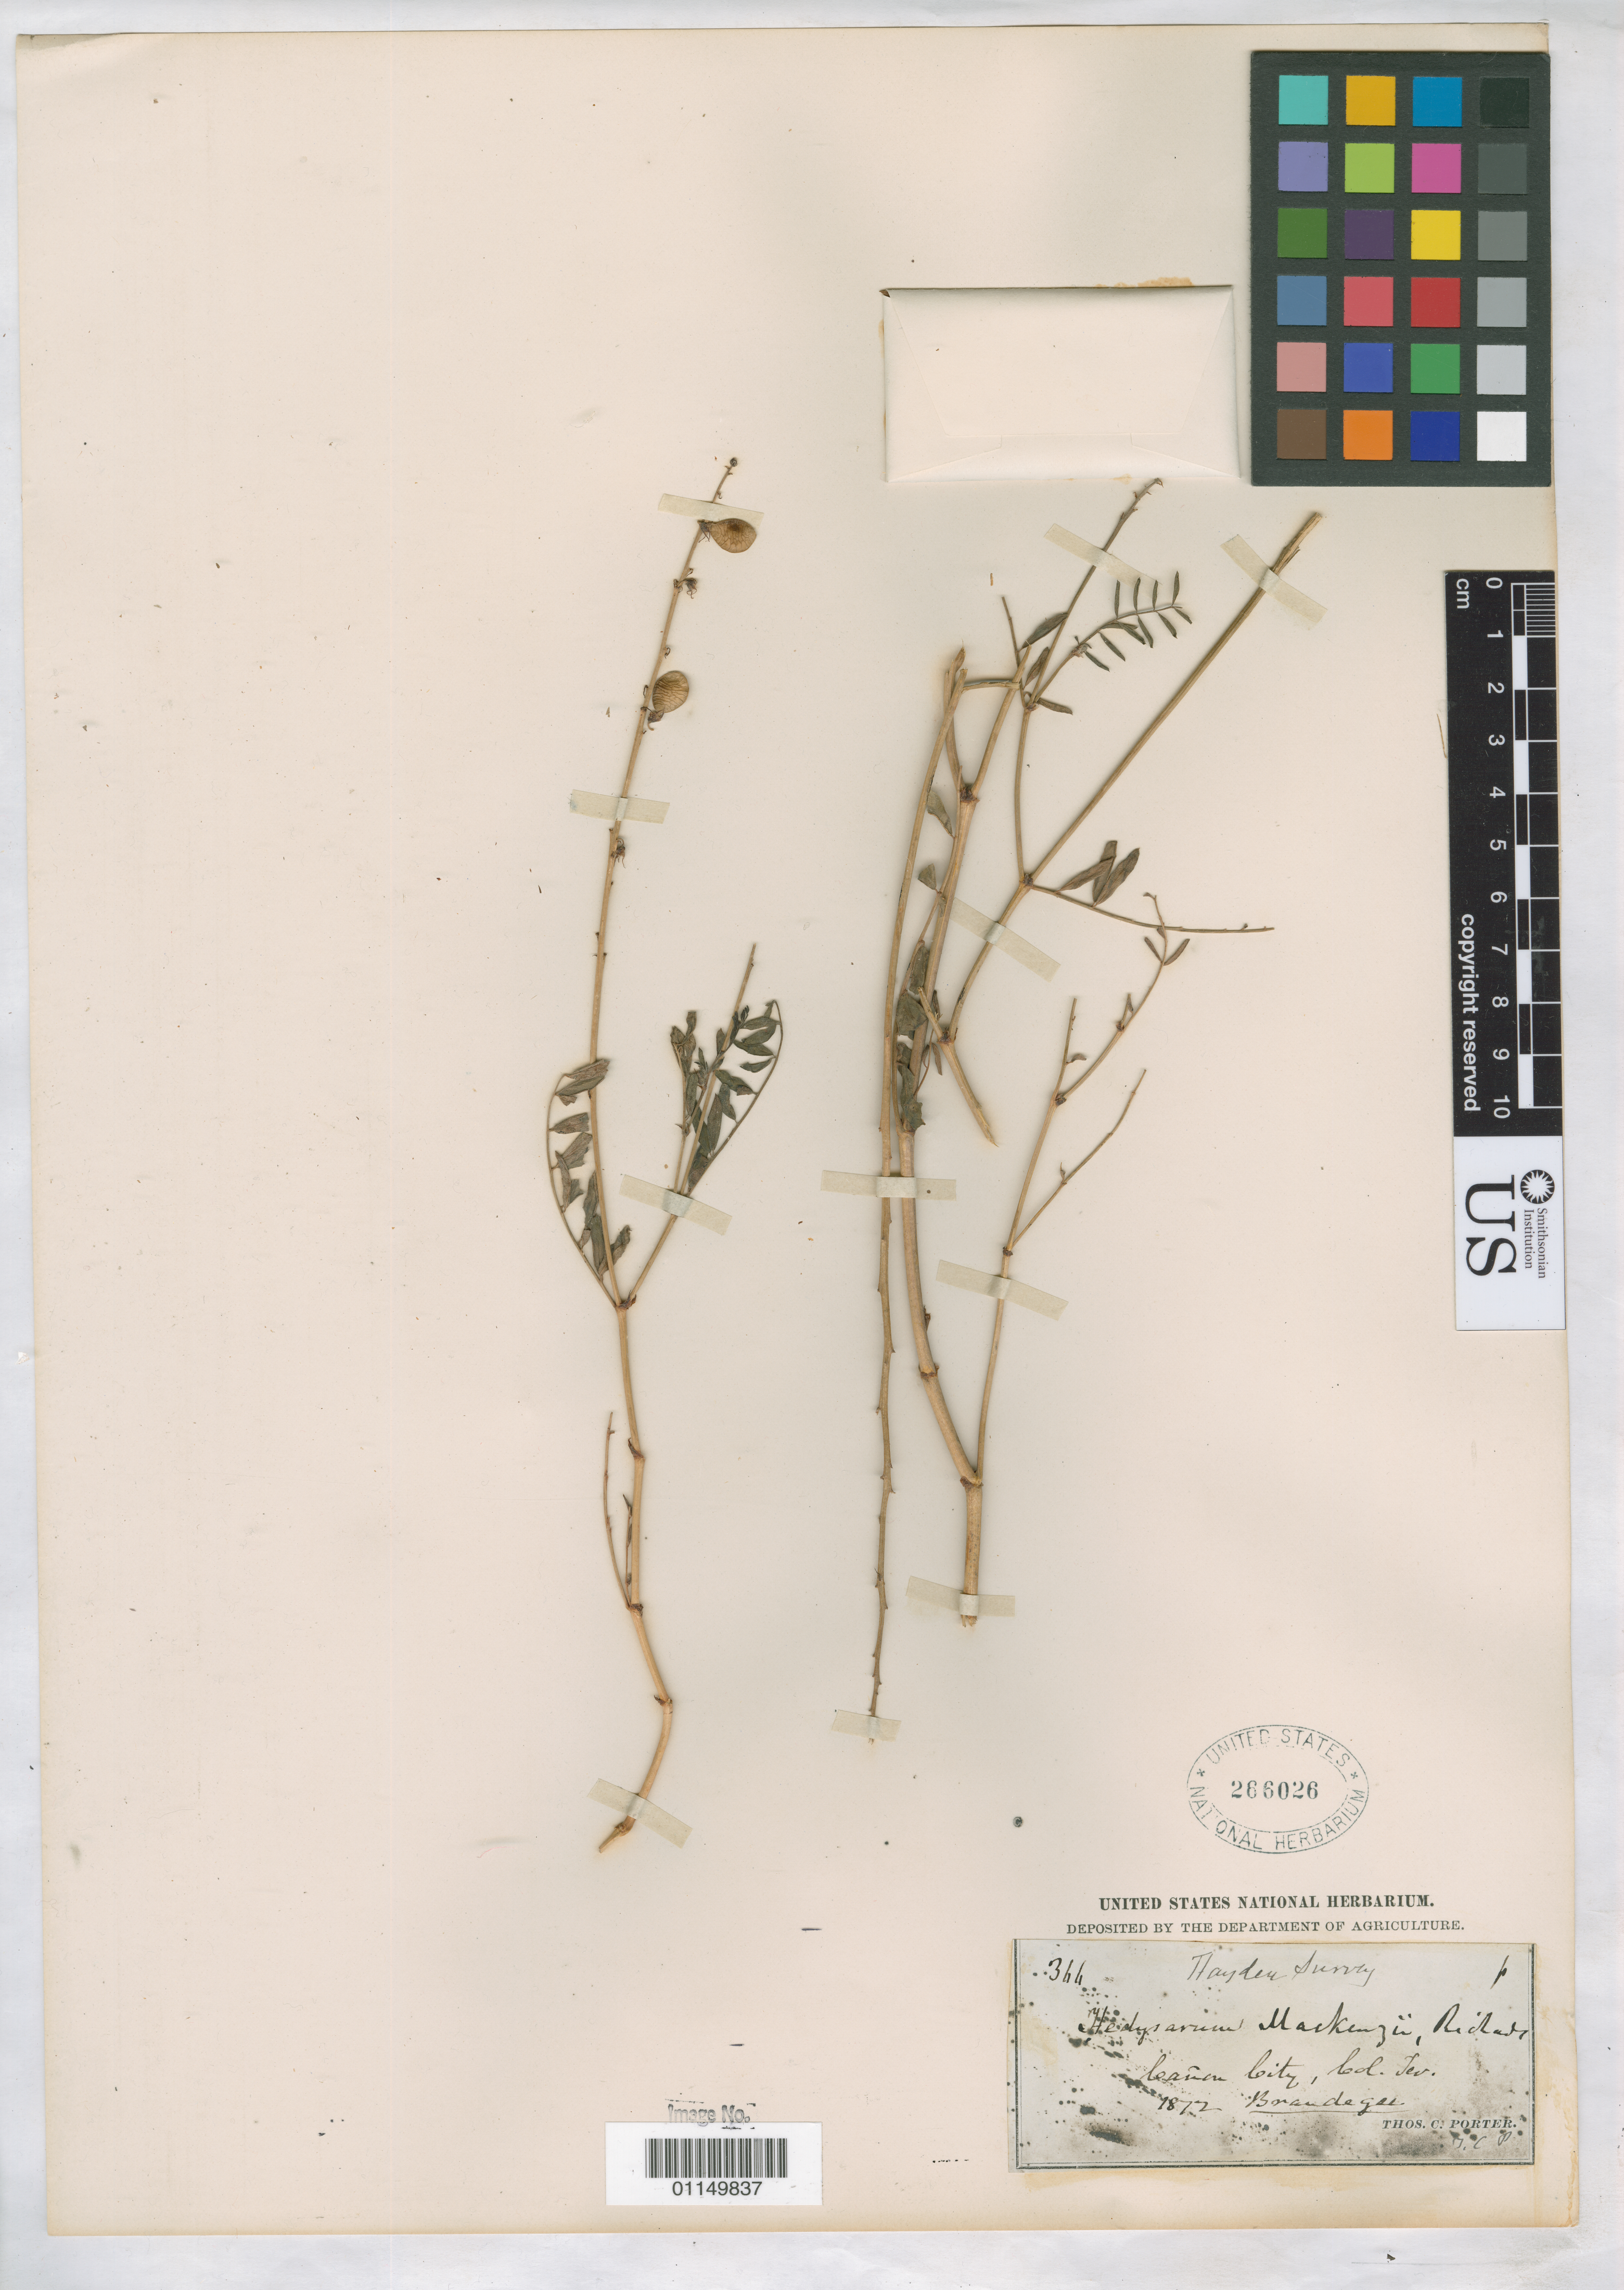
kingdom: Plantae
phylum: Tracheophyta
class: Magnoliopsida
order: Fabales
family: Fabaceae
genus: Hedysarum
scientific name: Hedysarum mackenziei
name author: Richardson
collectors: -- Brandegee & T. C. Porter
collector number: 366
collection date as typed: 1872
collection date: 1872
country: United States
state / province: Colorado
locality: Canyon City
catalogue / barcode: US 266026